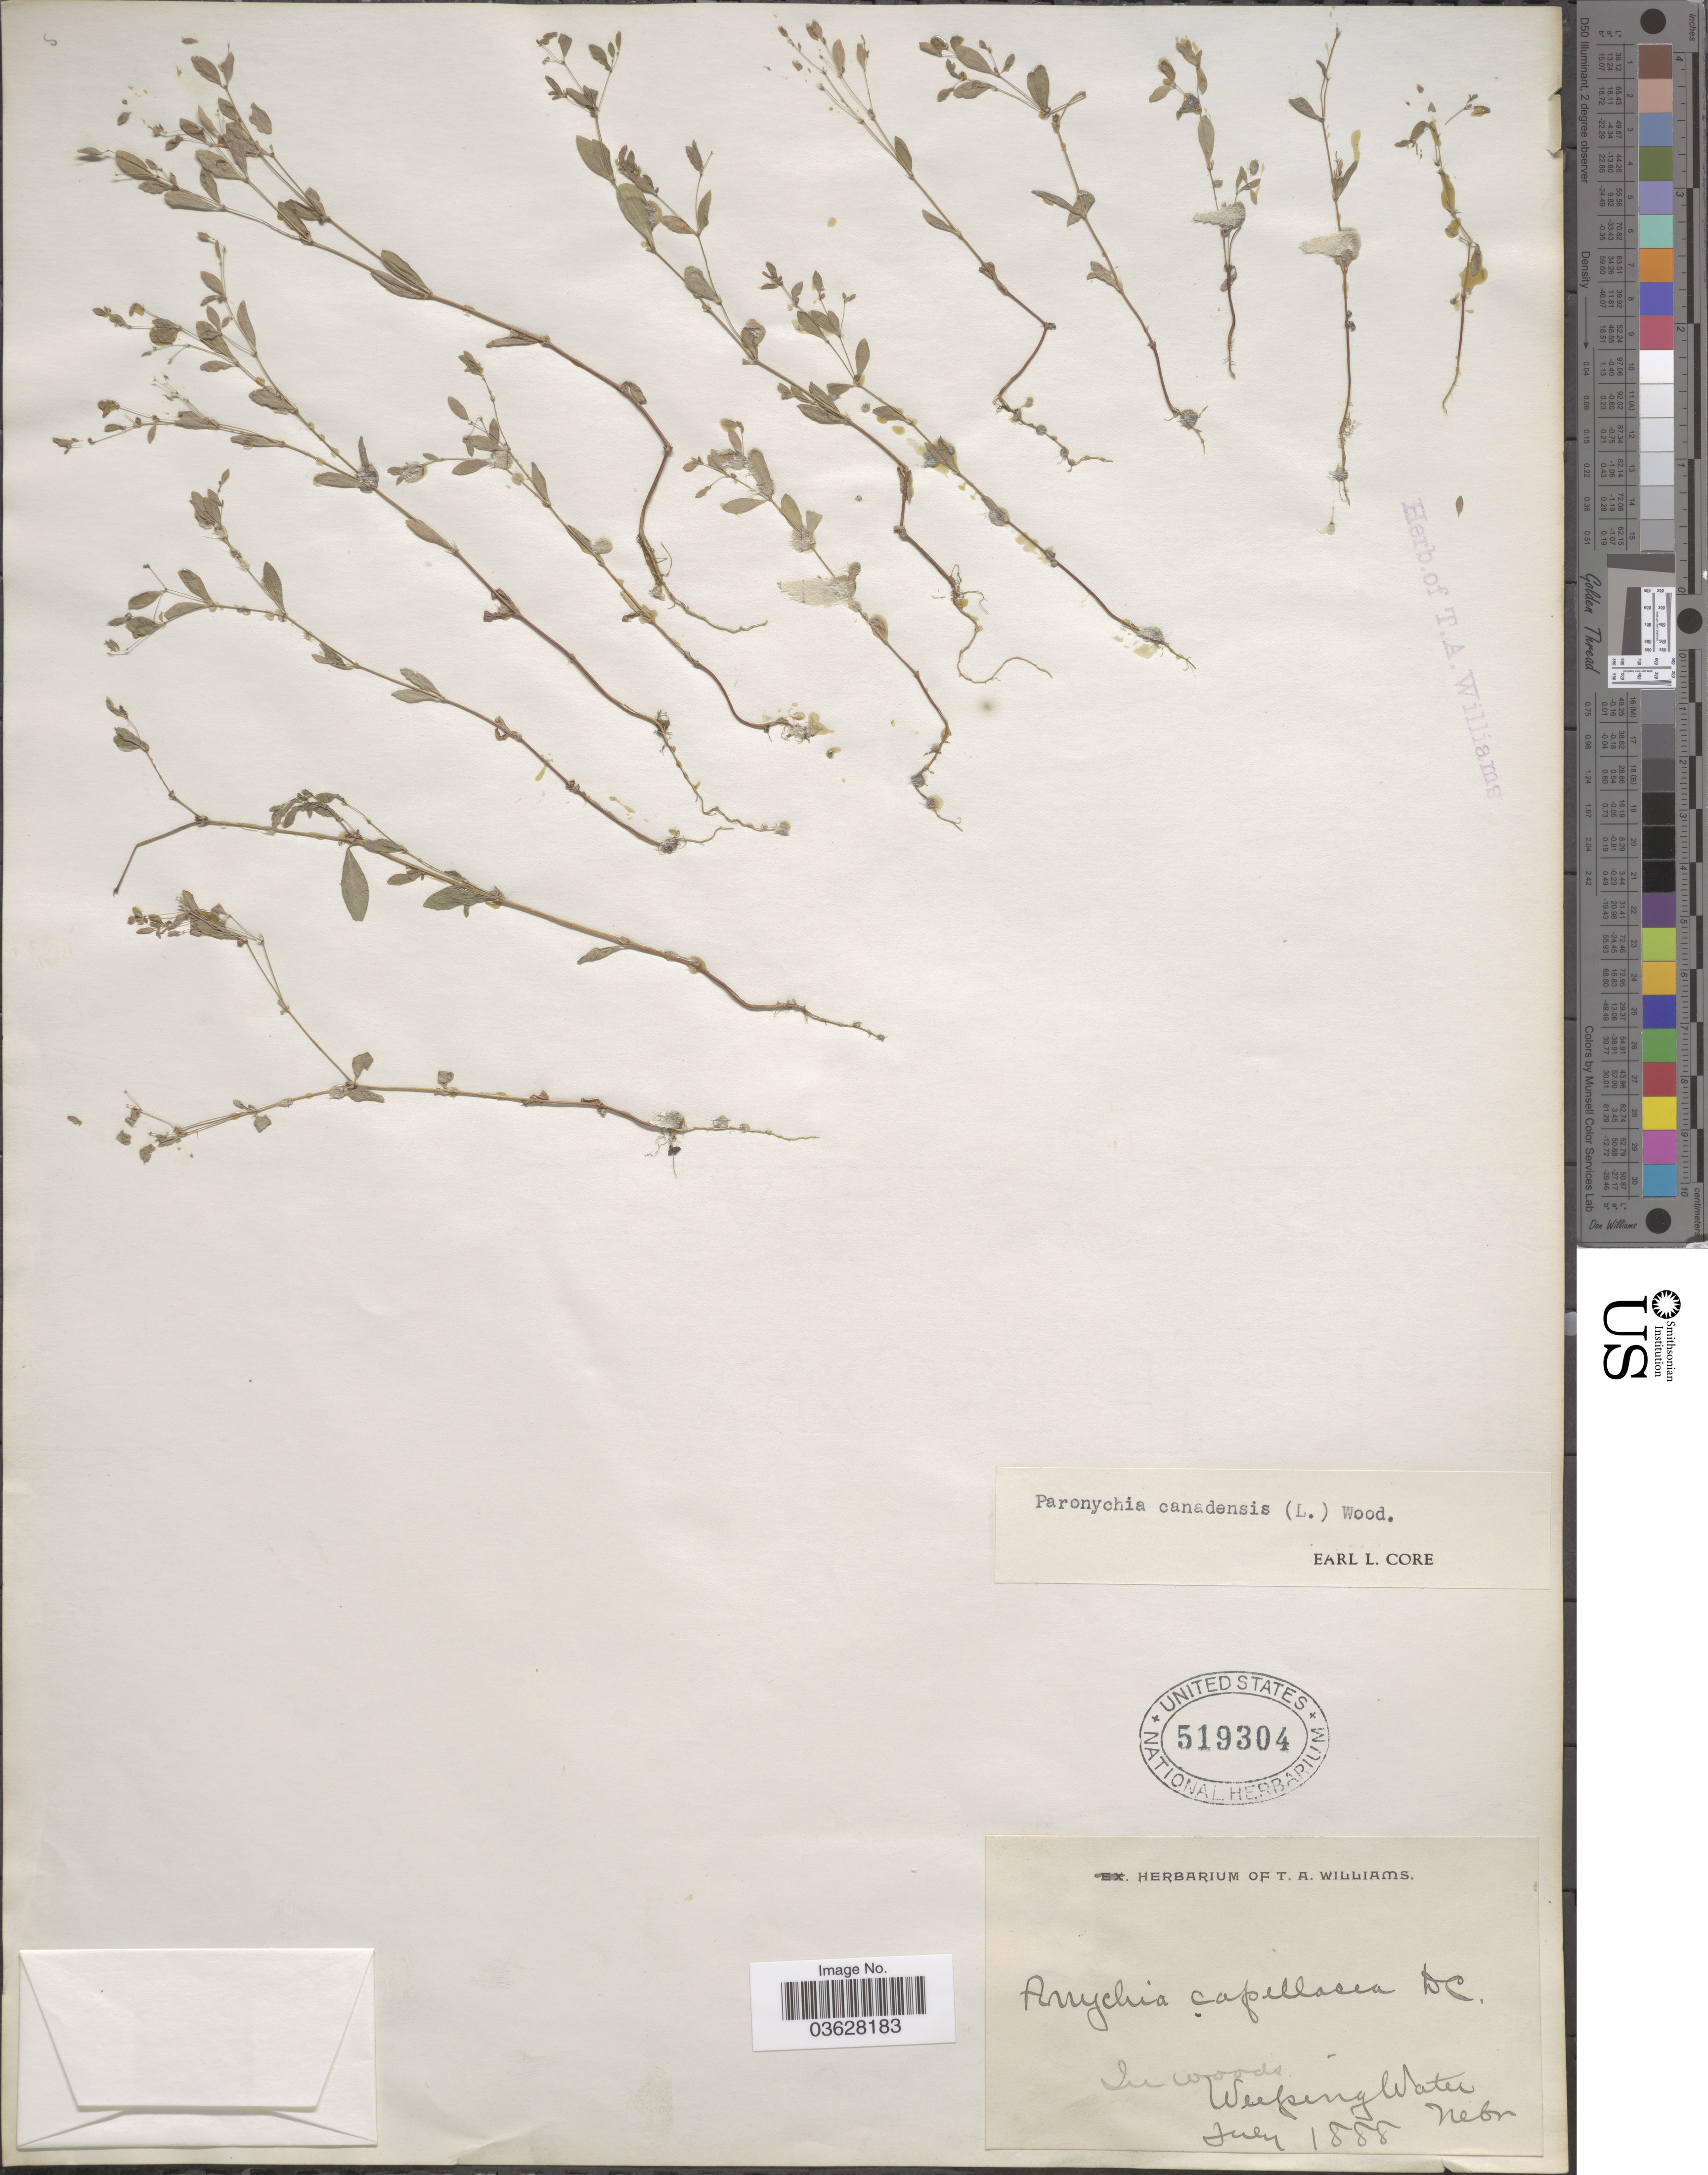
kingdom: Plantae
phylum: Tracheophyta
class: Magnoliopsida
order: Caryophyllales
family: Caryophyllaceae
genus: Paronychia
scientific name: Paronychia canadensis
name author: (L.) Alph. Wood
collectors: ex herb. Thos. A. Williams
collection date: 1888-07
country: United States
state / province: Nebraska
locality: Weeping Water.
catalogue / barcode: US 519304